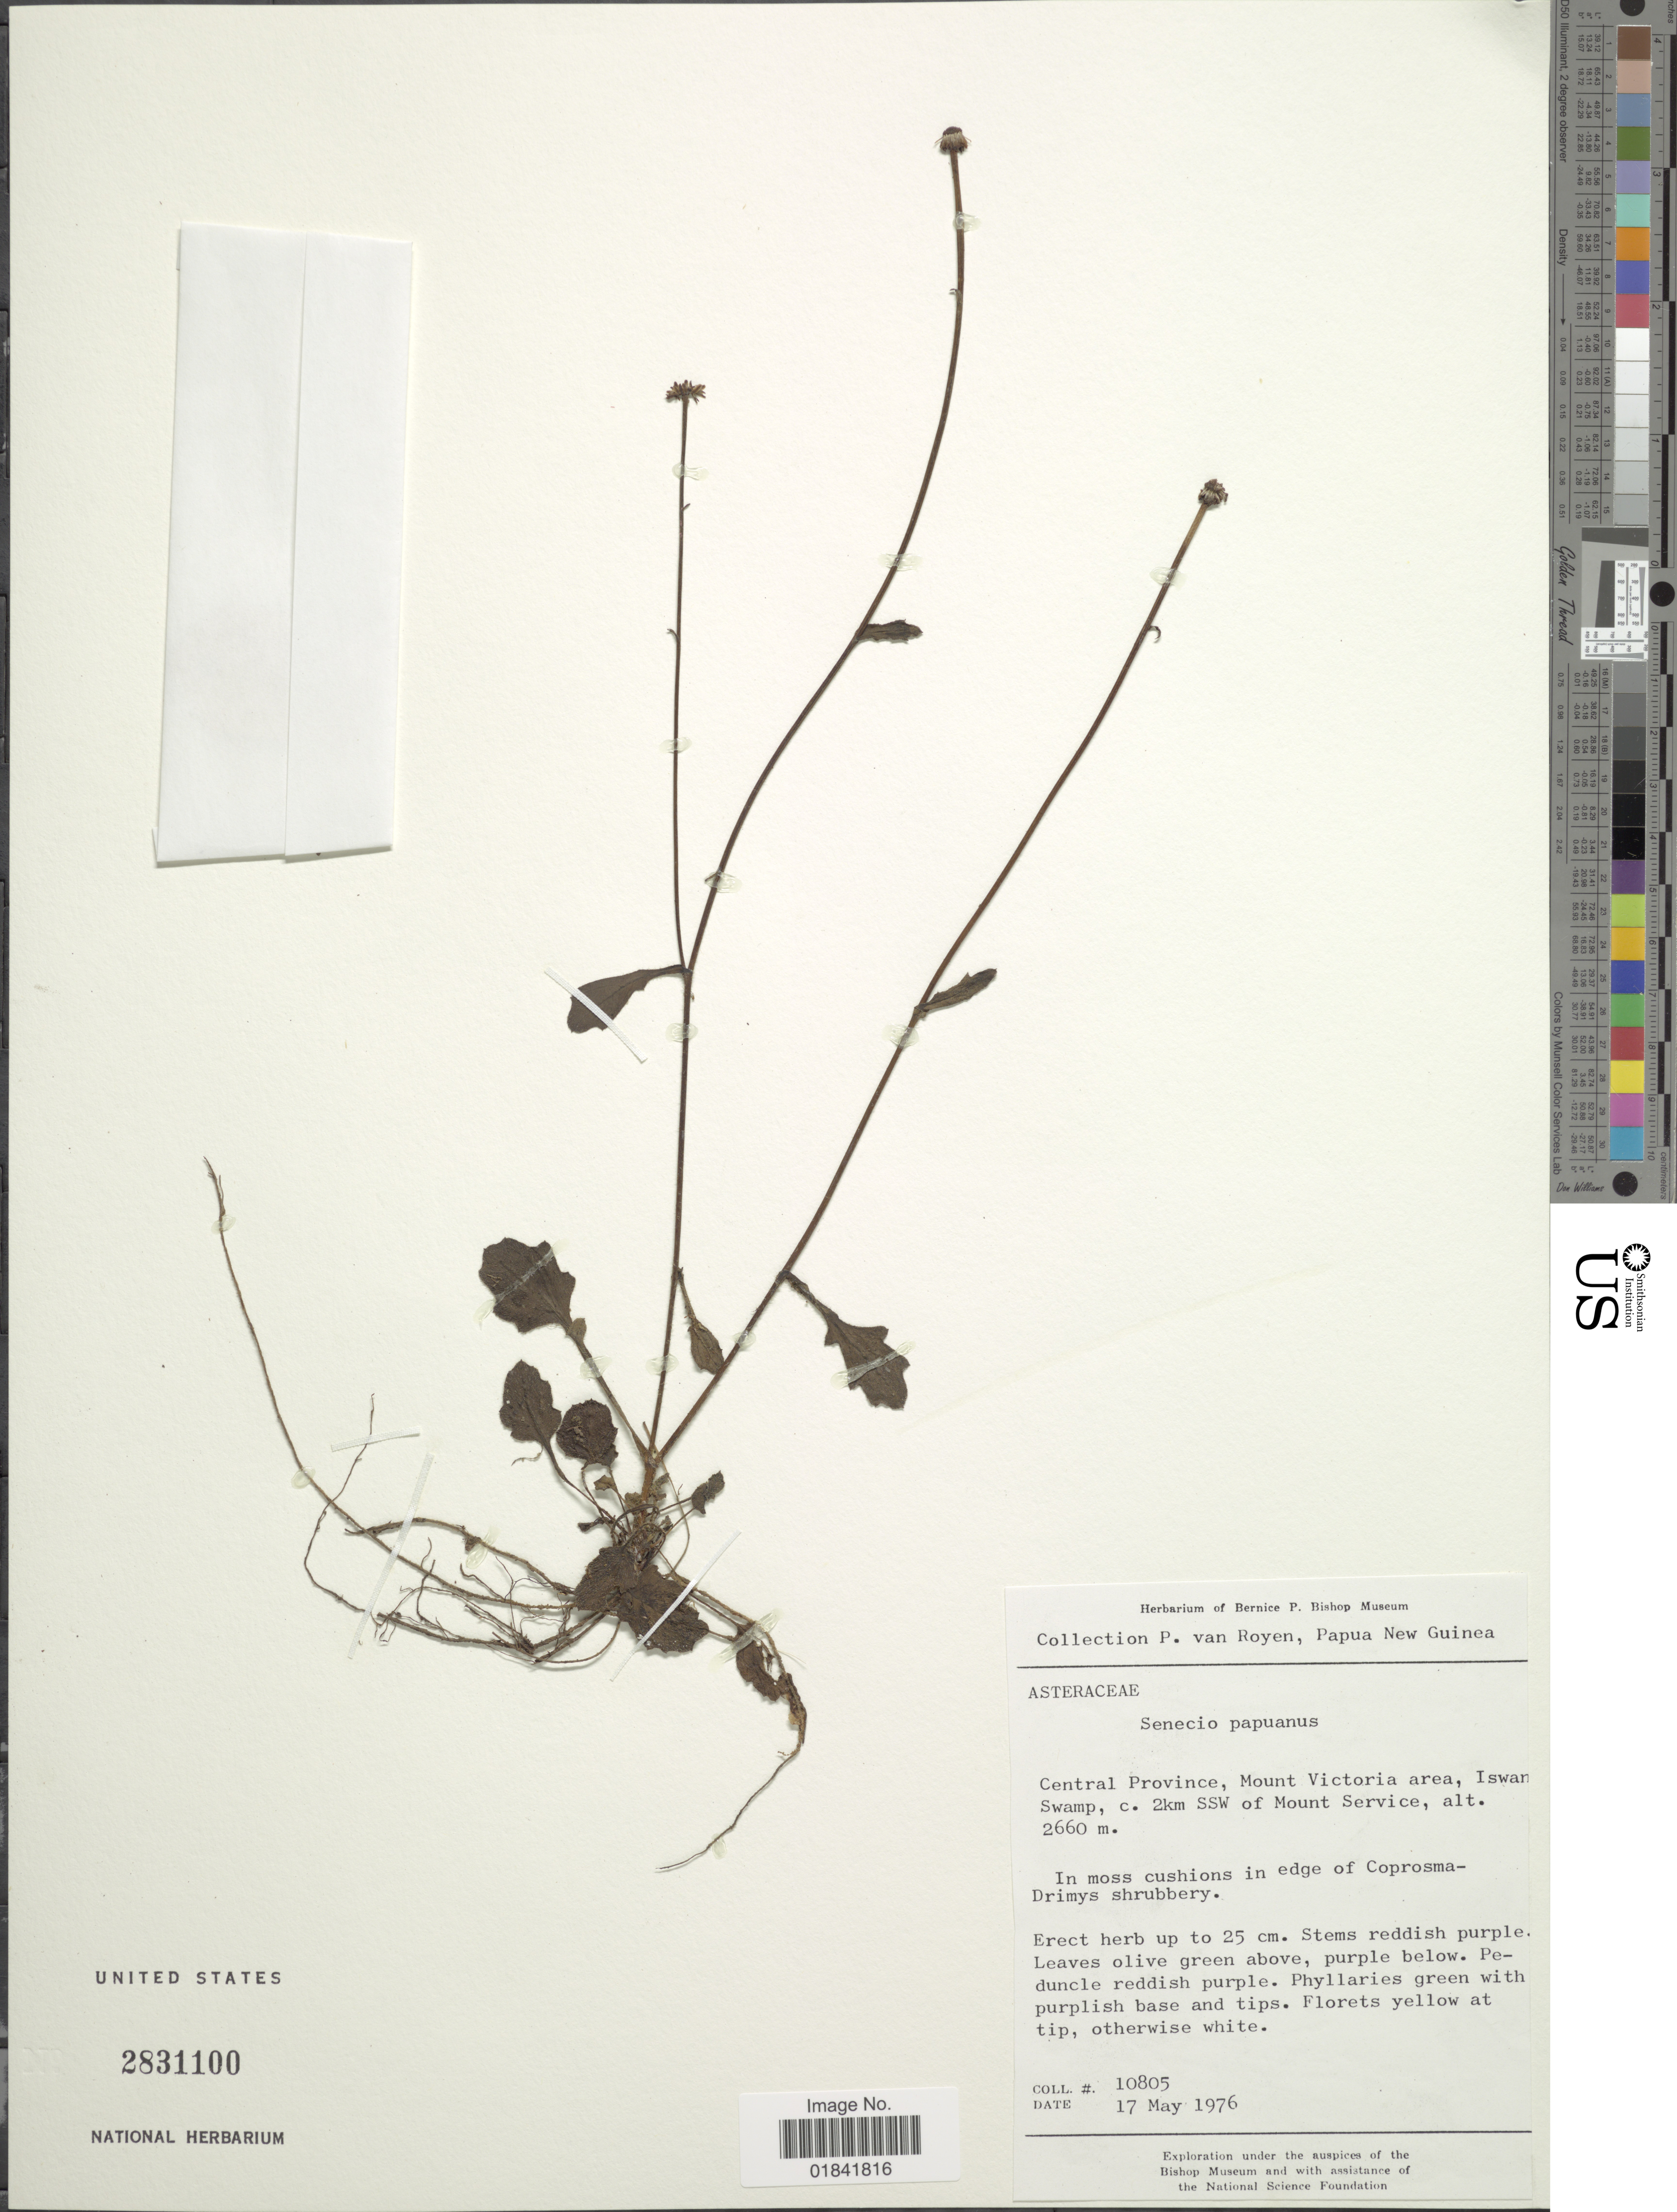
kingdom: Plantae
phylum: Tracheophyta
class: Magnoliopsida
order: Asterales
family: Asteraceae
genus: Senecio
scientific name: Senecio papuanus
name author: (Lauterb.) Belcher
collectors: P. van Royan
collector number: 10805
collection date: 1976-05-17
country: Papua New Guinea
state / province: Central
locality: Central Province, Mount Victoria area, Iswan Swamp, c. 2km SSW of Mount Service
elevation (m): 2660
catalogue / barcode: US 2831100